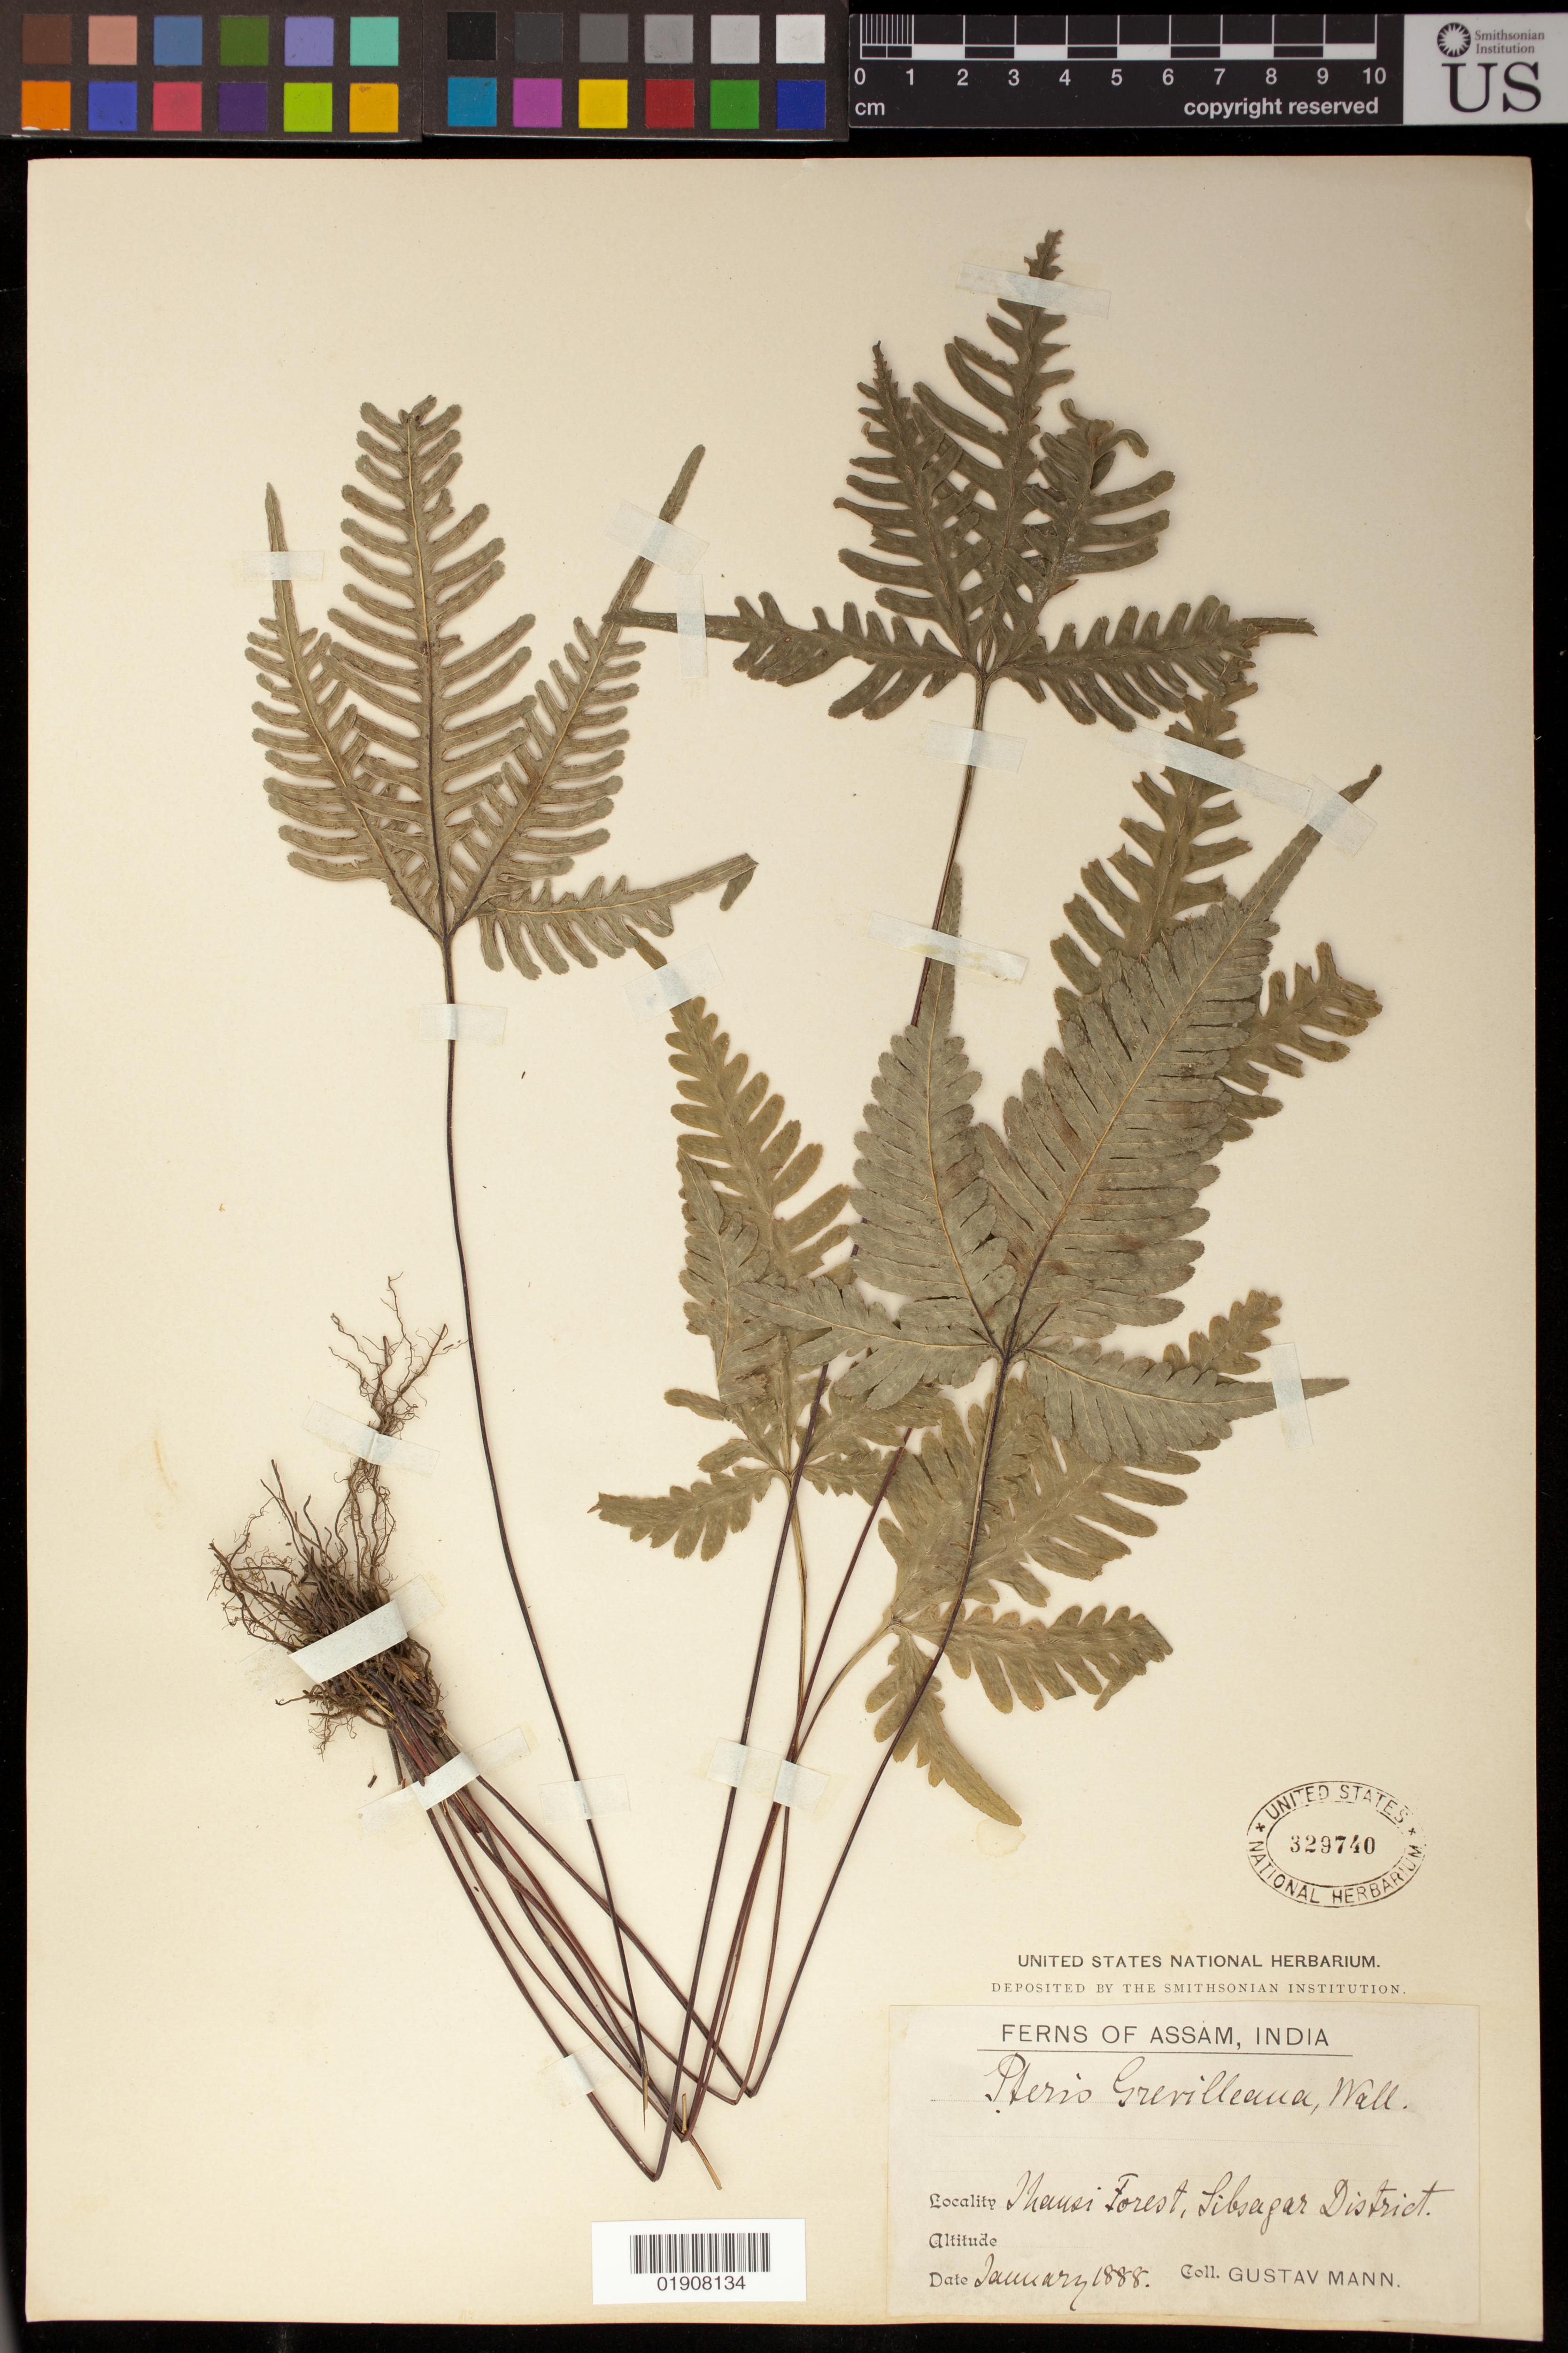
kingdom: Plantae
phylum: Tracheophyta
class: Polypodiopsida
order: Polypodiales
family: Pteridaceae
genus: Pteris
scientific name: Pteris grevilleana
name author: Wall. ex J. Agardh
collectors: G. Mann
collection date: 1888-01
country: India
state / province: Assam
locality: Assam, India, Jhansi forest, Sibsagar District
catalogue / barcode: US 329740